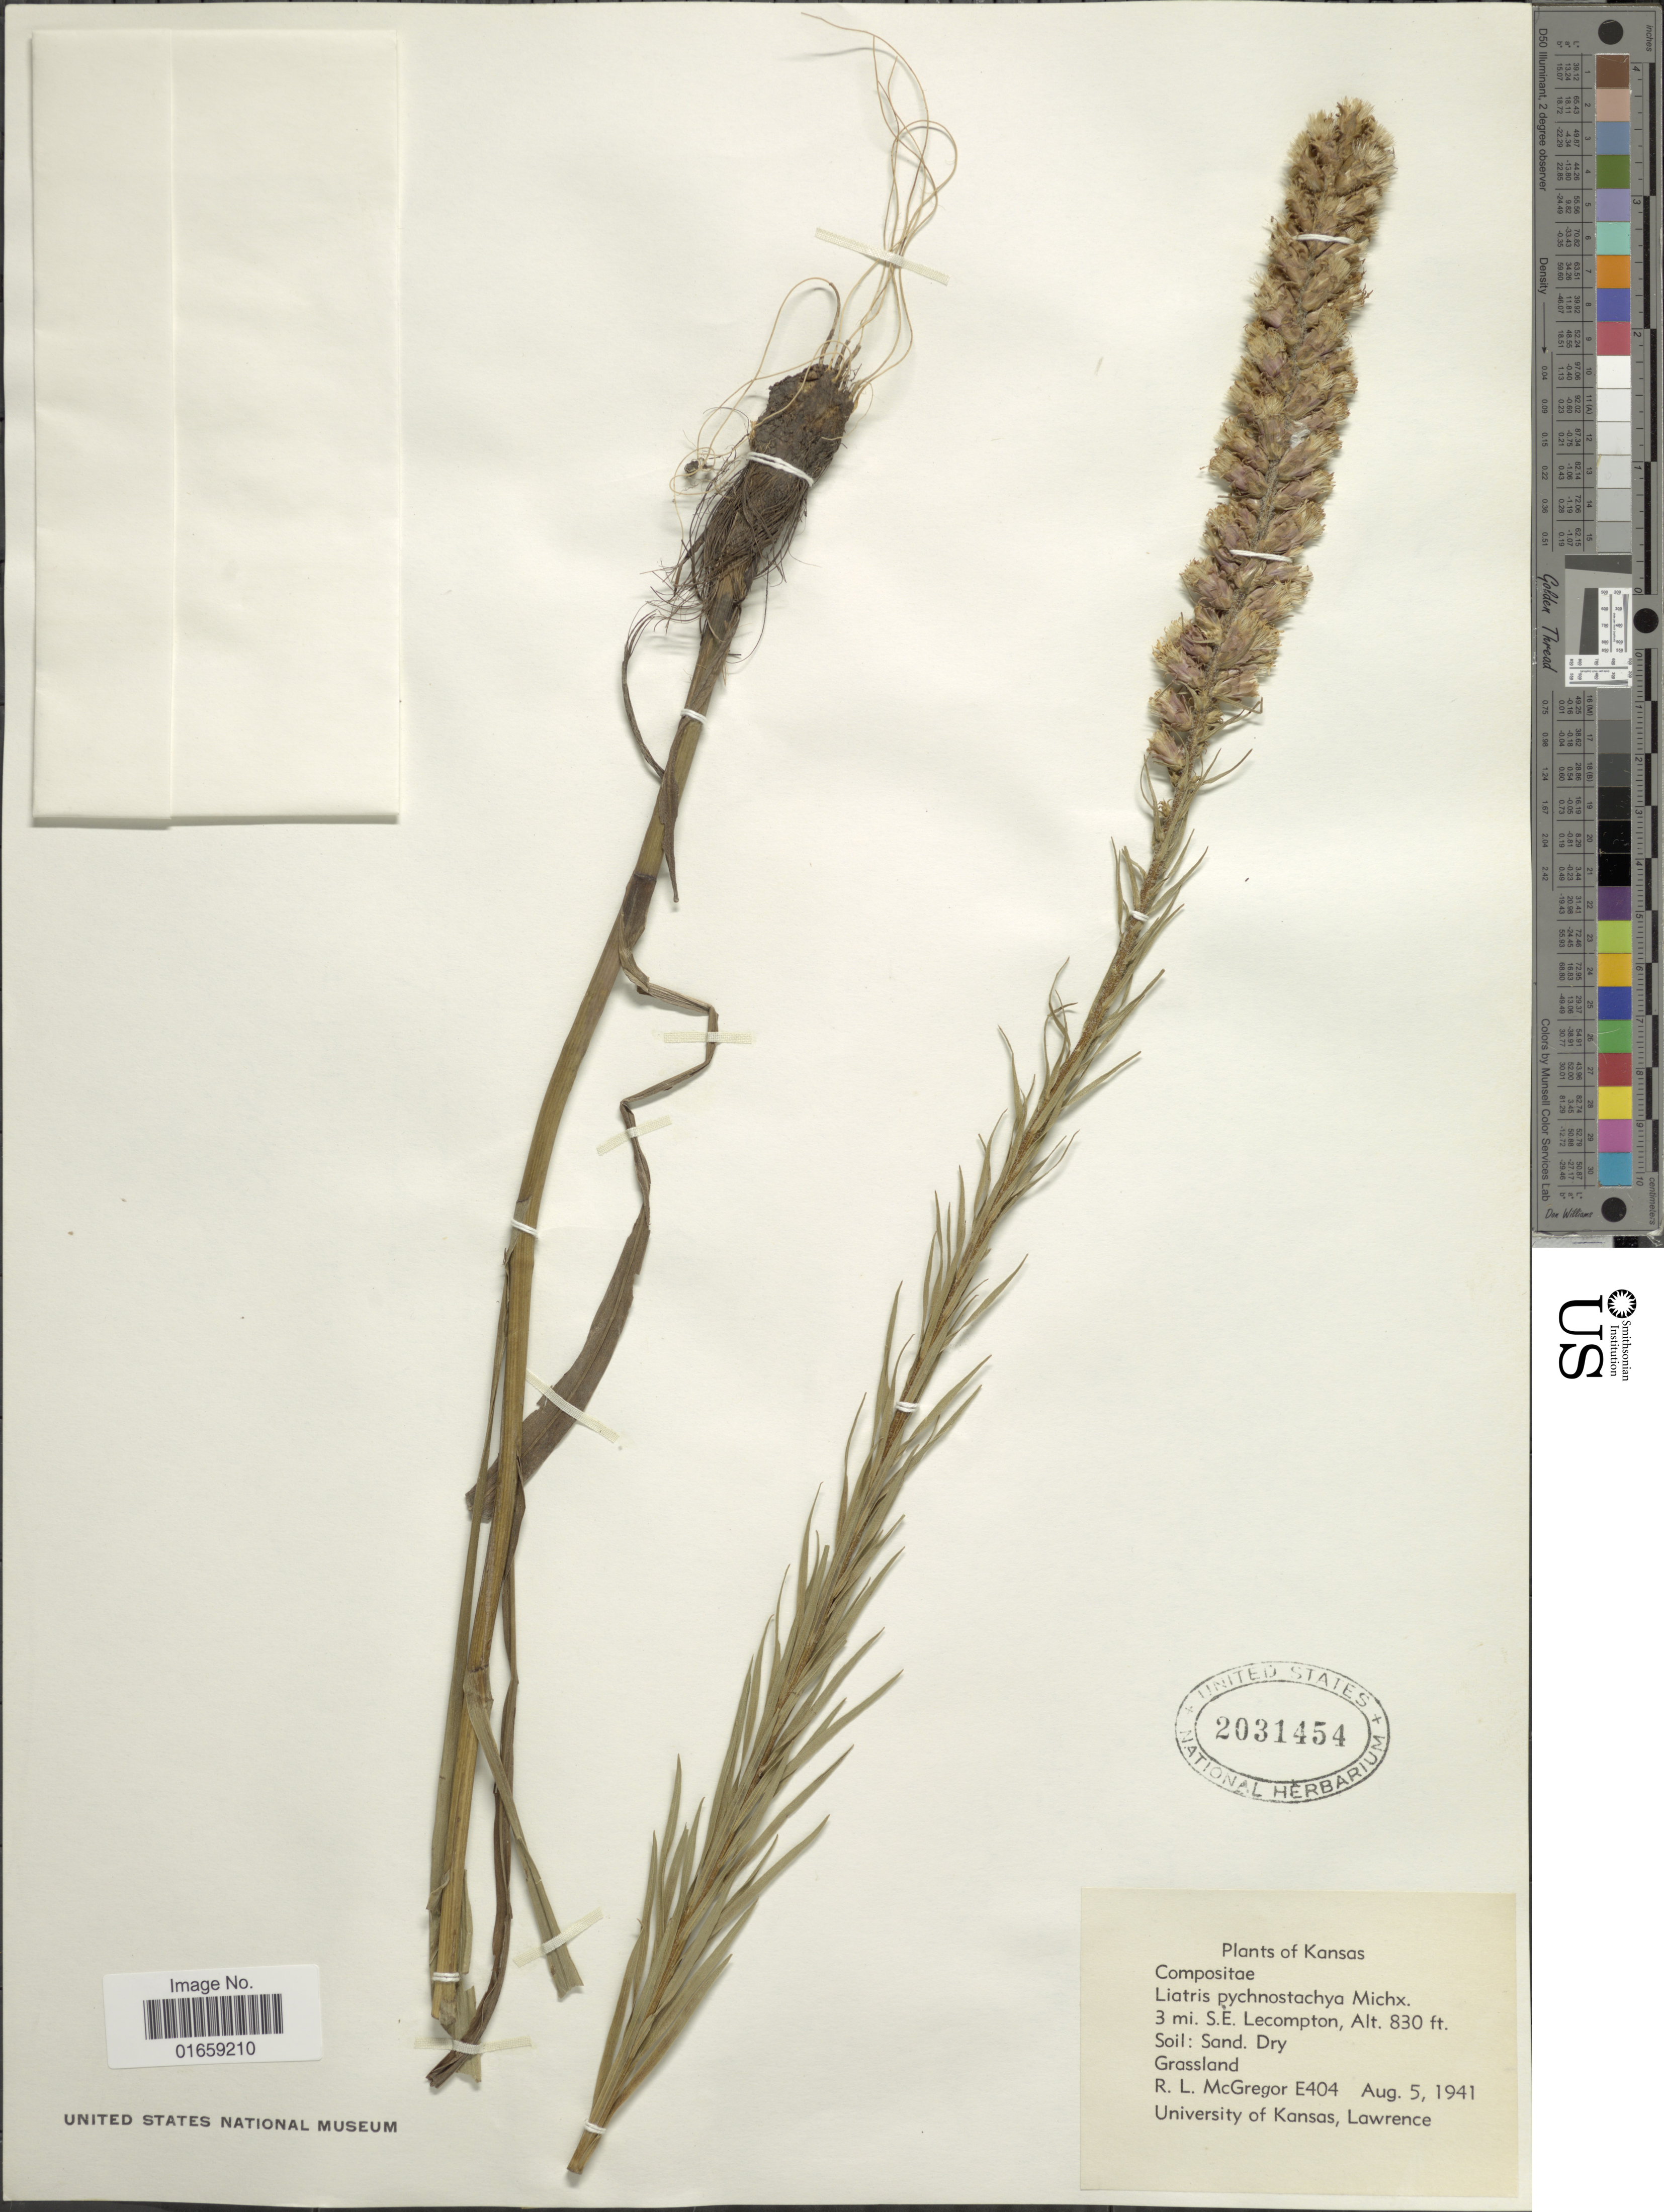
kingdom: Plantae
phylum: Tracheophyta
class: Magnoliopsida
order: Asterales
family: Asteraceae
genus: Liatris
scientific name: Liatris pycnostachya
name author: Michx.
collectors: R. McGregor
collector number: E404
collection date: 1941-08-05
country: United States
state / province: Kansas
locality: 3 mi. S. E. Lecompton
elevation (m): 253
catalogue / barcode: US 2031454